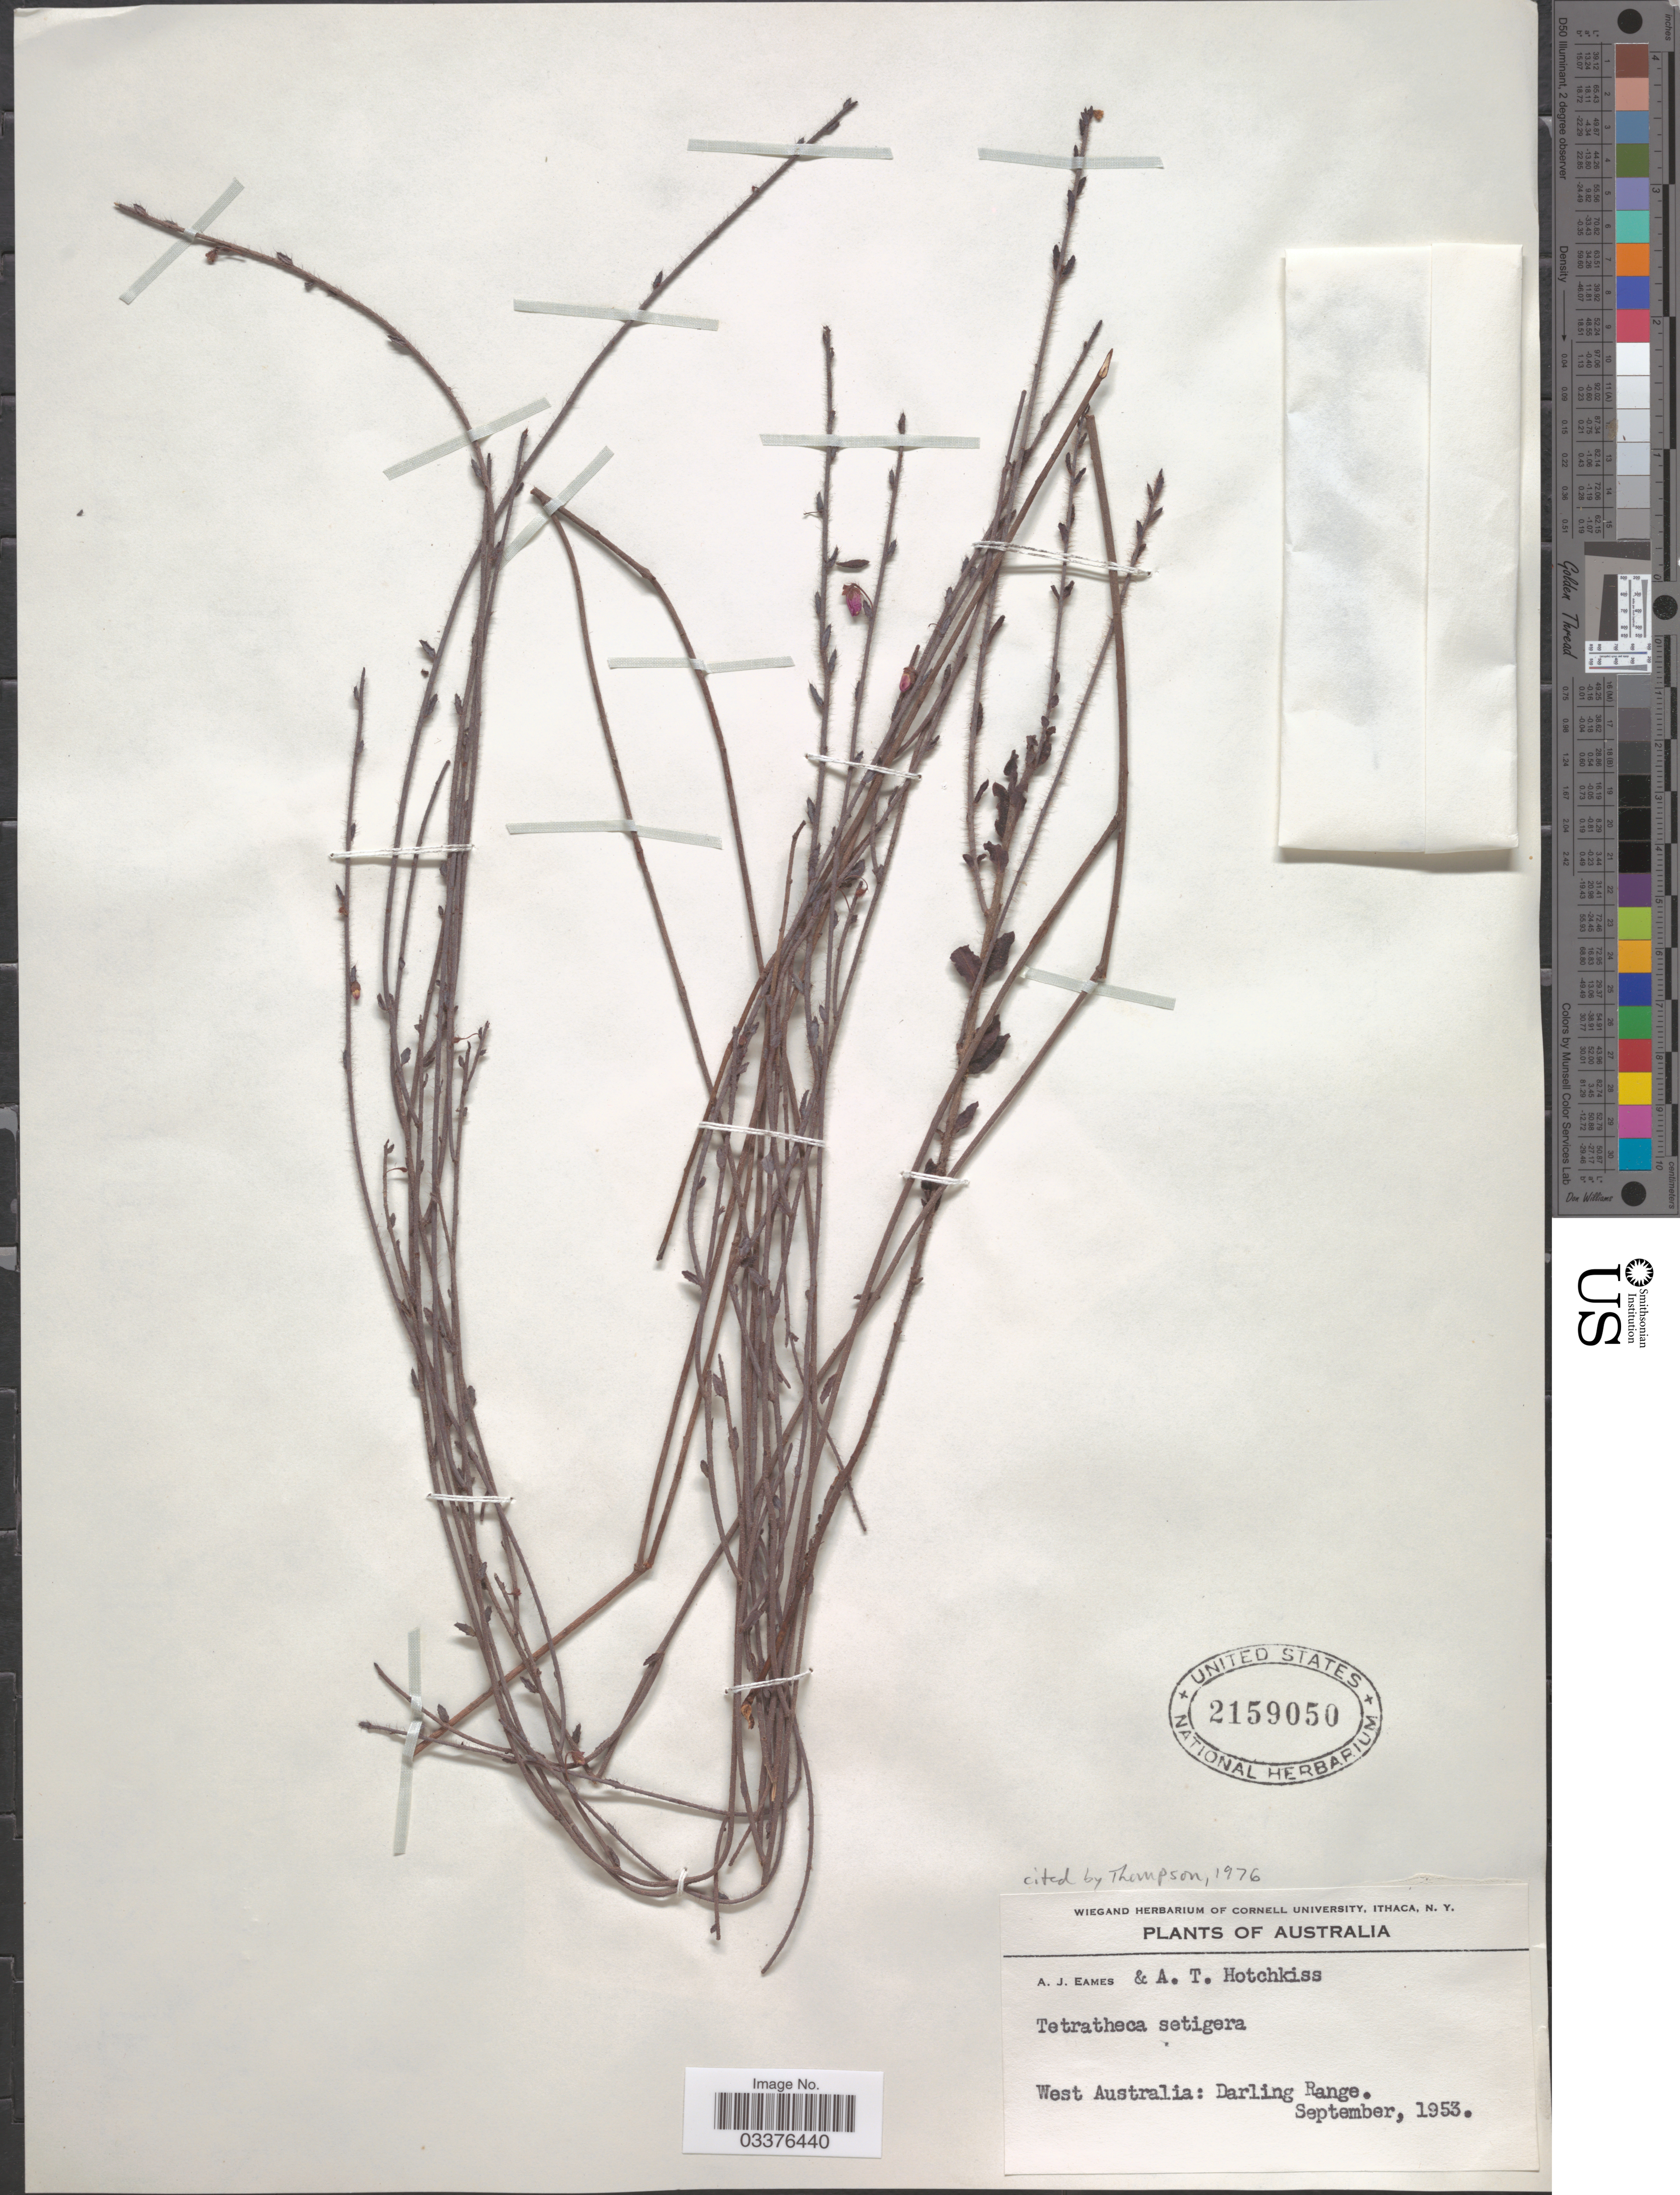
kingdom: Plantae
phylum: Tracheophyta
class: Magnoliopsida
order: Oxalidales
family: Elaeocarpaceae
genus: Tetratheca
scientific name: Tetratheca setigera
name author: Endl.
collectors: A. J. Eames & A. Hotchkiss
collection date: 1953-09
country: Australia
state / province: Western Australia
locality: West Australia: Darling Range.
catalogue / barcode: US 2159050